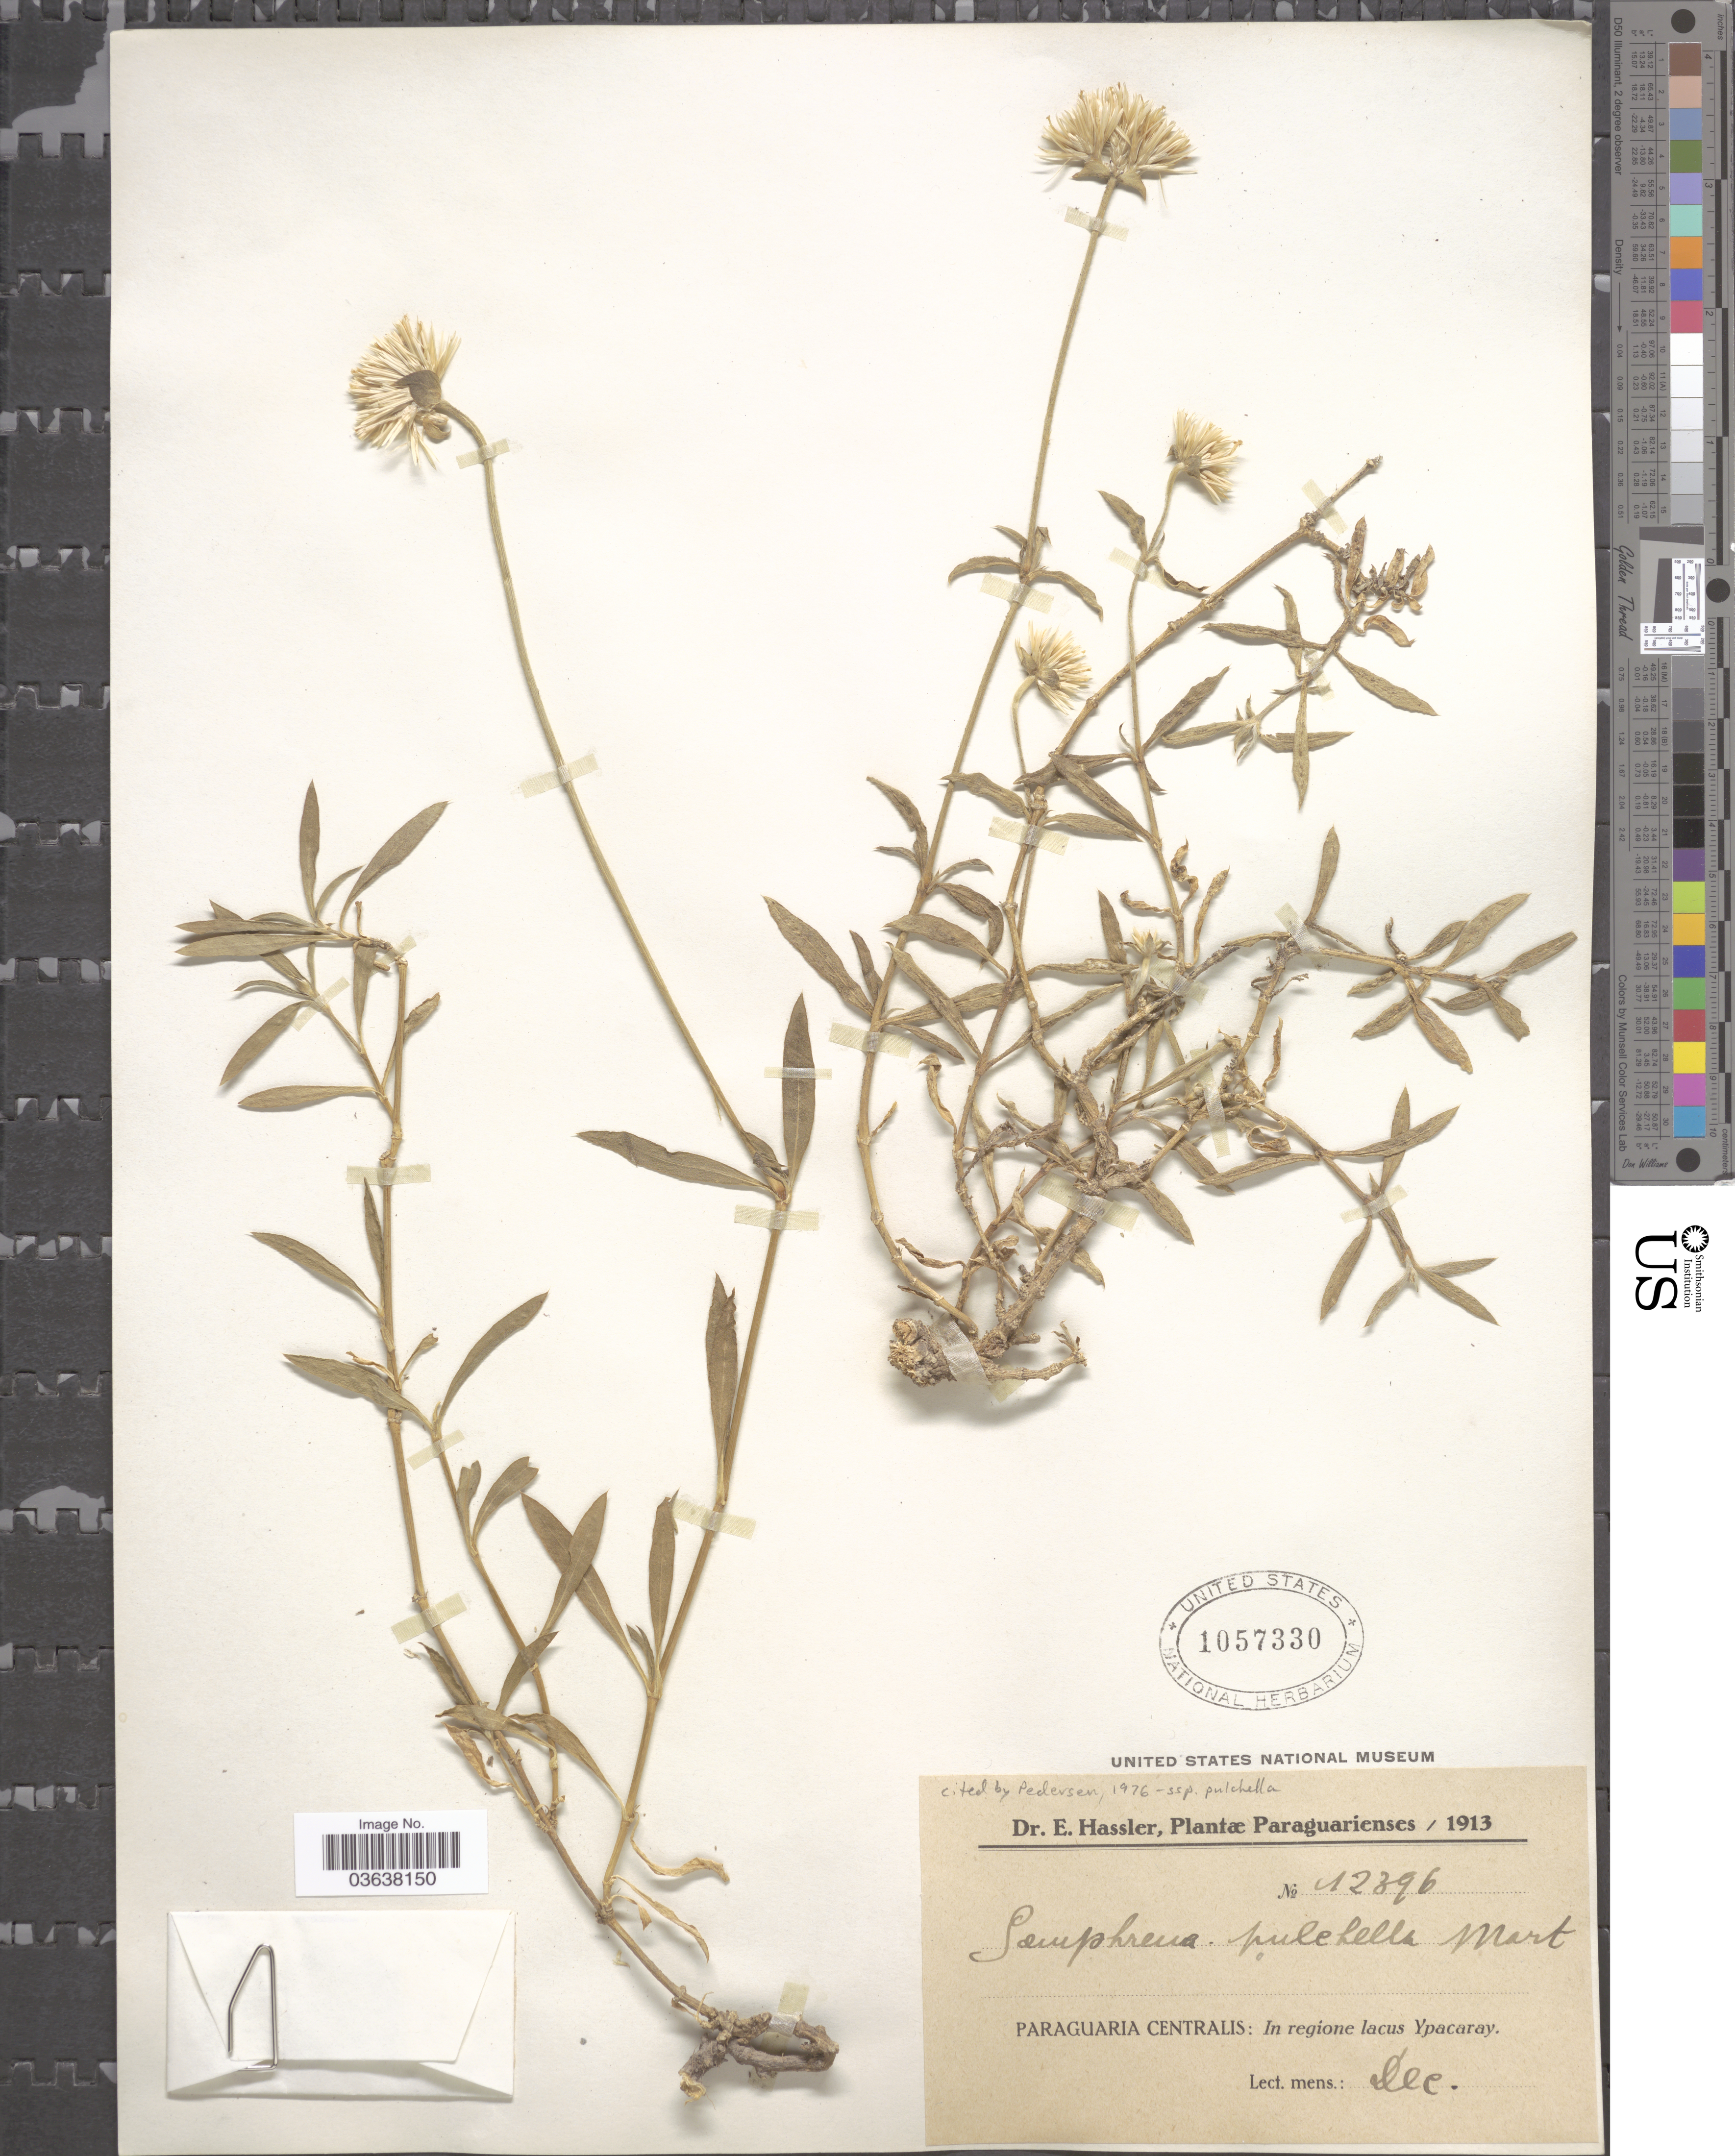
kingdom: Plantae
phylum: Tracheophyta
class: Magnoliopsida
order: Caryophyllales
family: Amaranthaceae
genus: Gomphrena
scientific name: Gomphrena pulchella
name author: Mart.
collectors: E. Hassler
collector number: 12396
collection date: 1913-12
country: Paraguay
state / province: Paraguari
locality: Paraguaria Centralis: In regione lacus Ypacaray.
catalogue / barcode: US 1057330